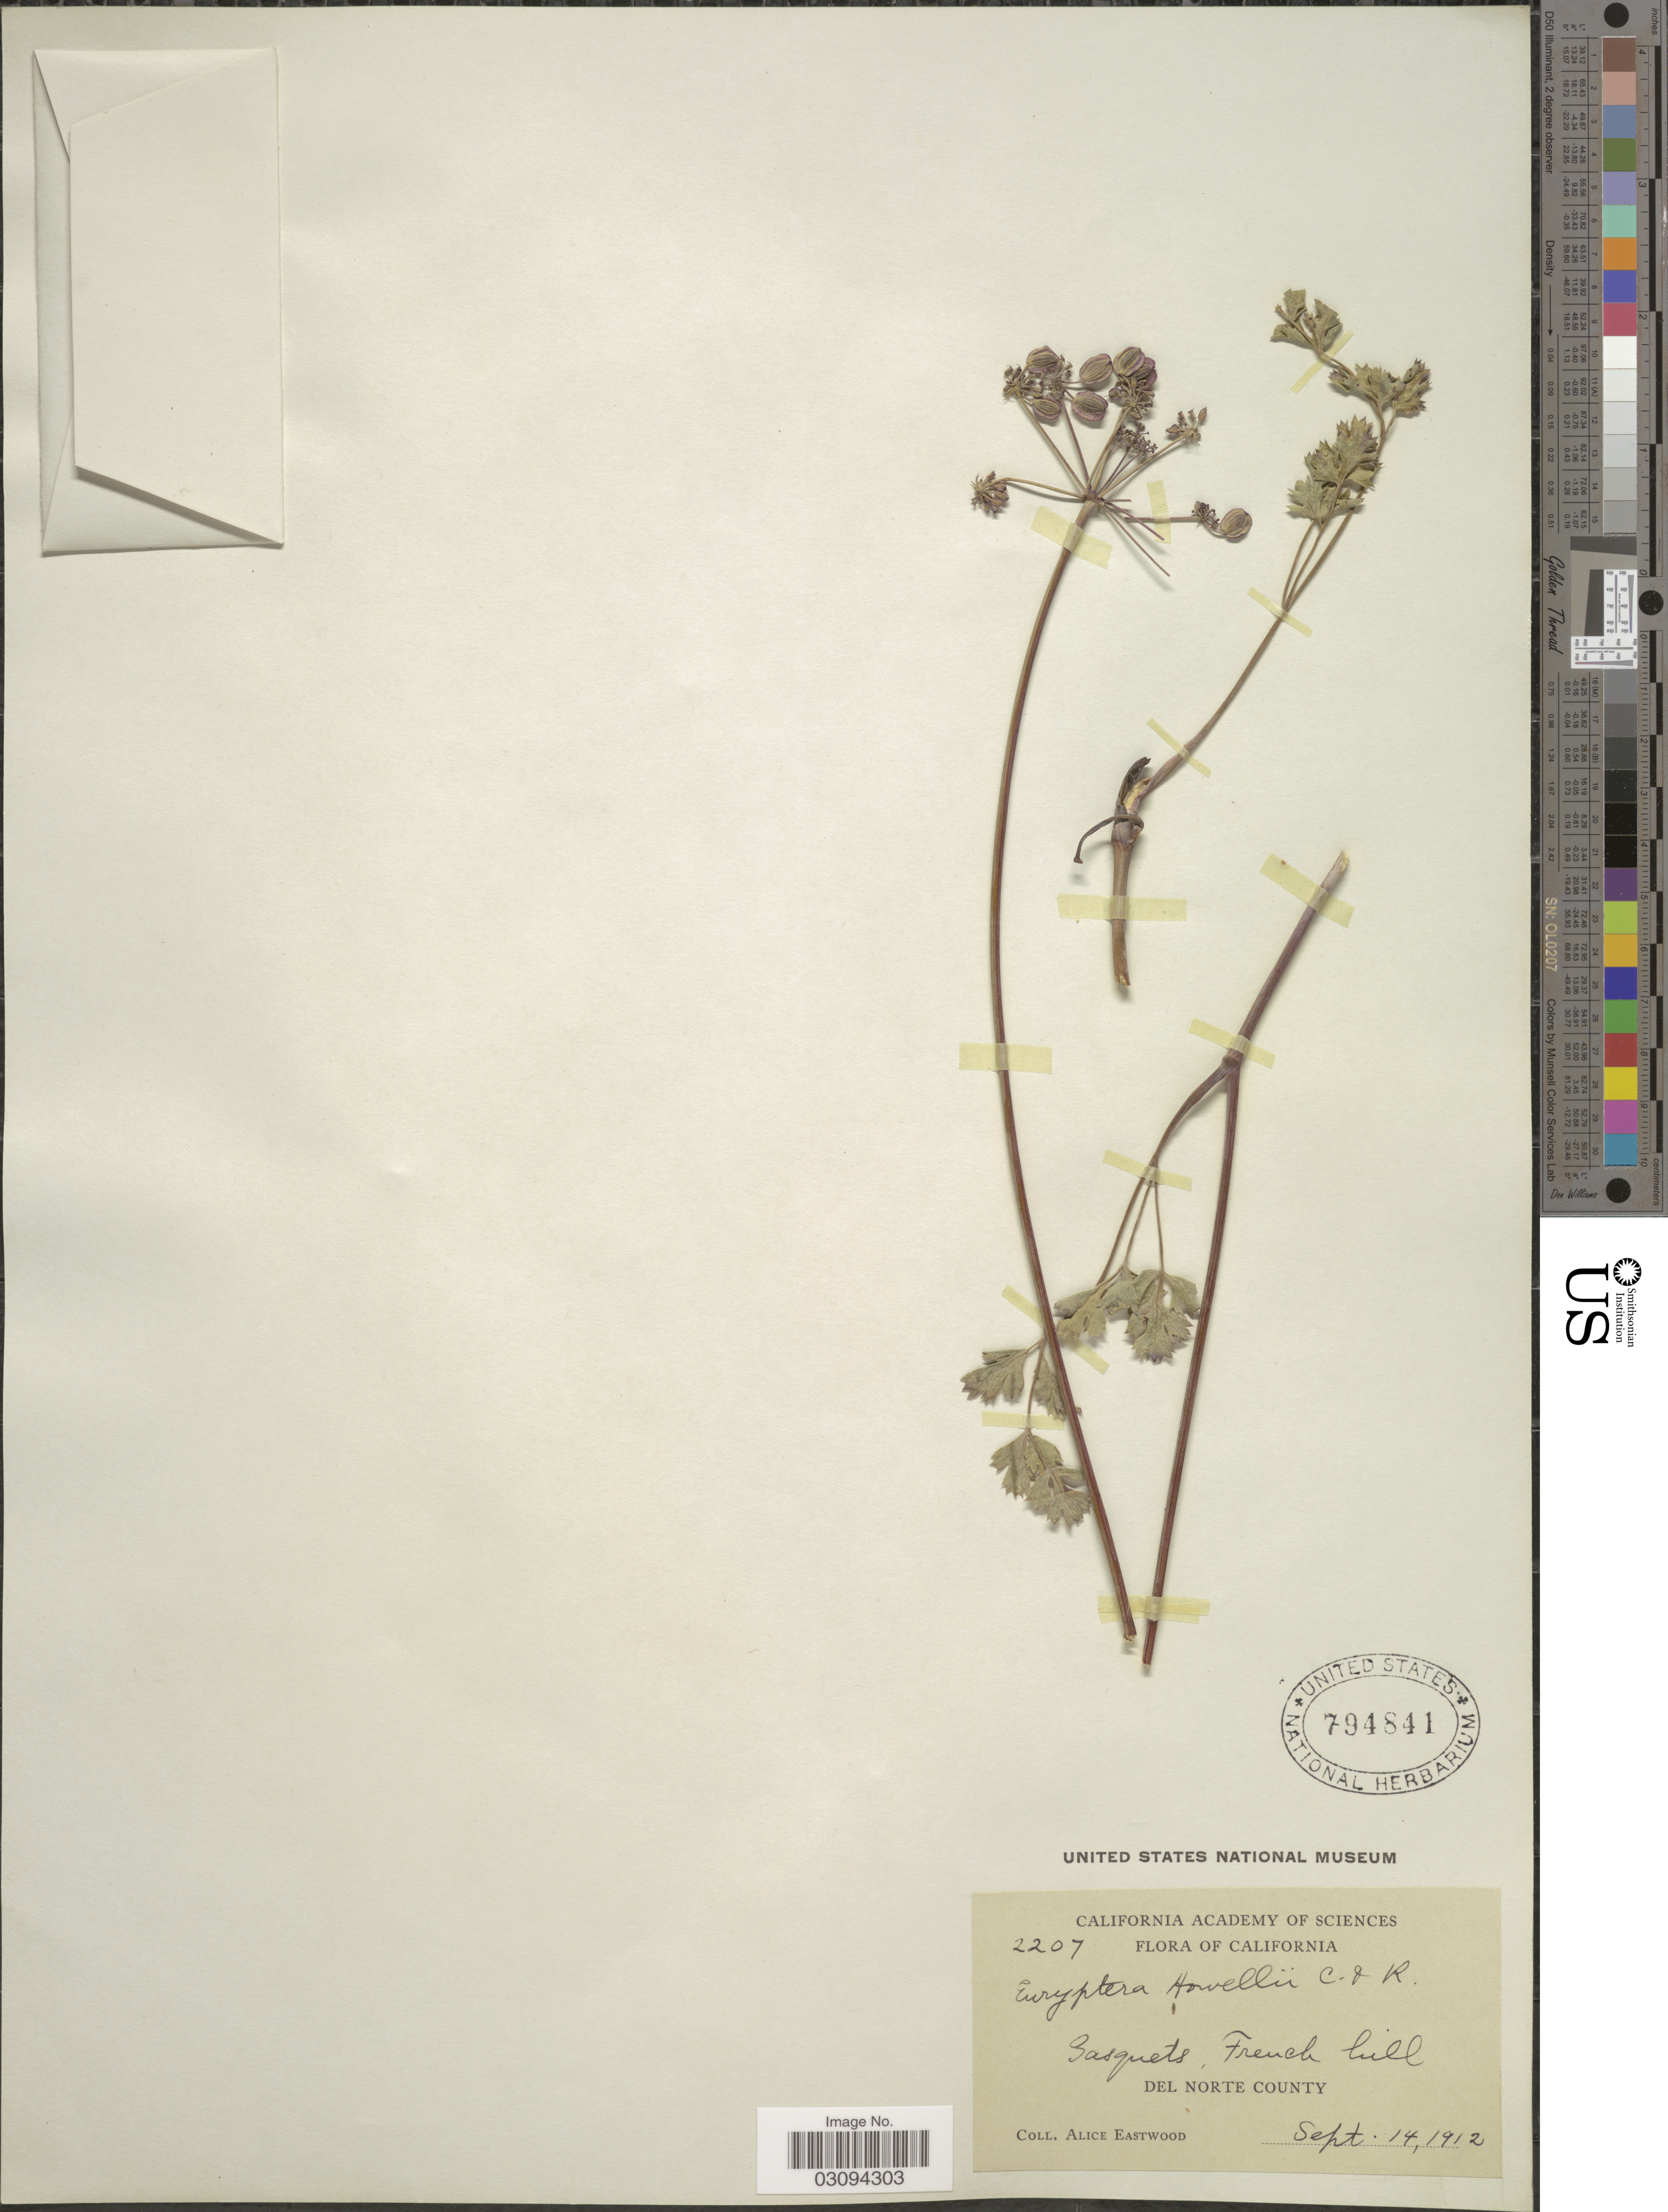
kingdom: Plantae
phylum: Tracheophyta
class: Magnoliopsida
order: Apiales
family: Apiaceae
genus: Lomatium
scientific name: Lomatium howellii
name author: (S. Watson) Jeps.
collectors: A. Eastwood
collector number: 2207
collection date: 1912-09-14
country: United States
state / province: California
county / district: Del Norte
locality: Sasquets, French hill. Del Norte County.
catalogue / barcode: US 794841